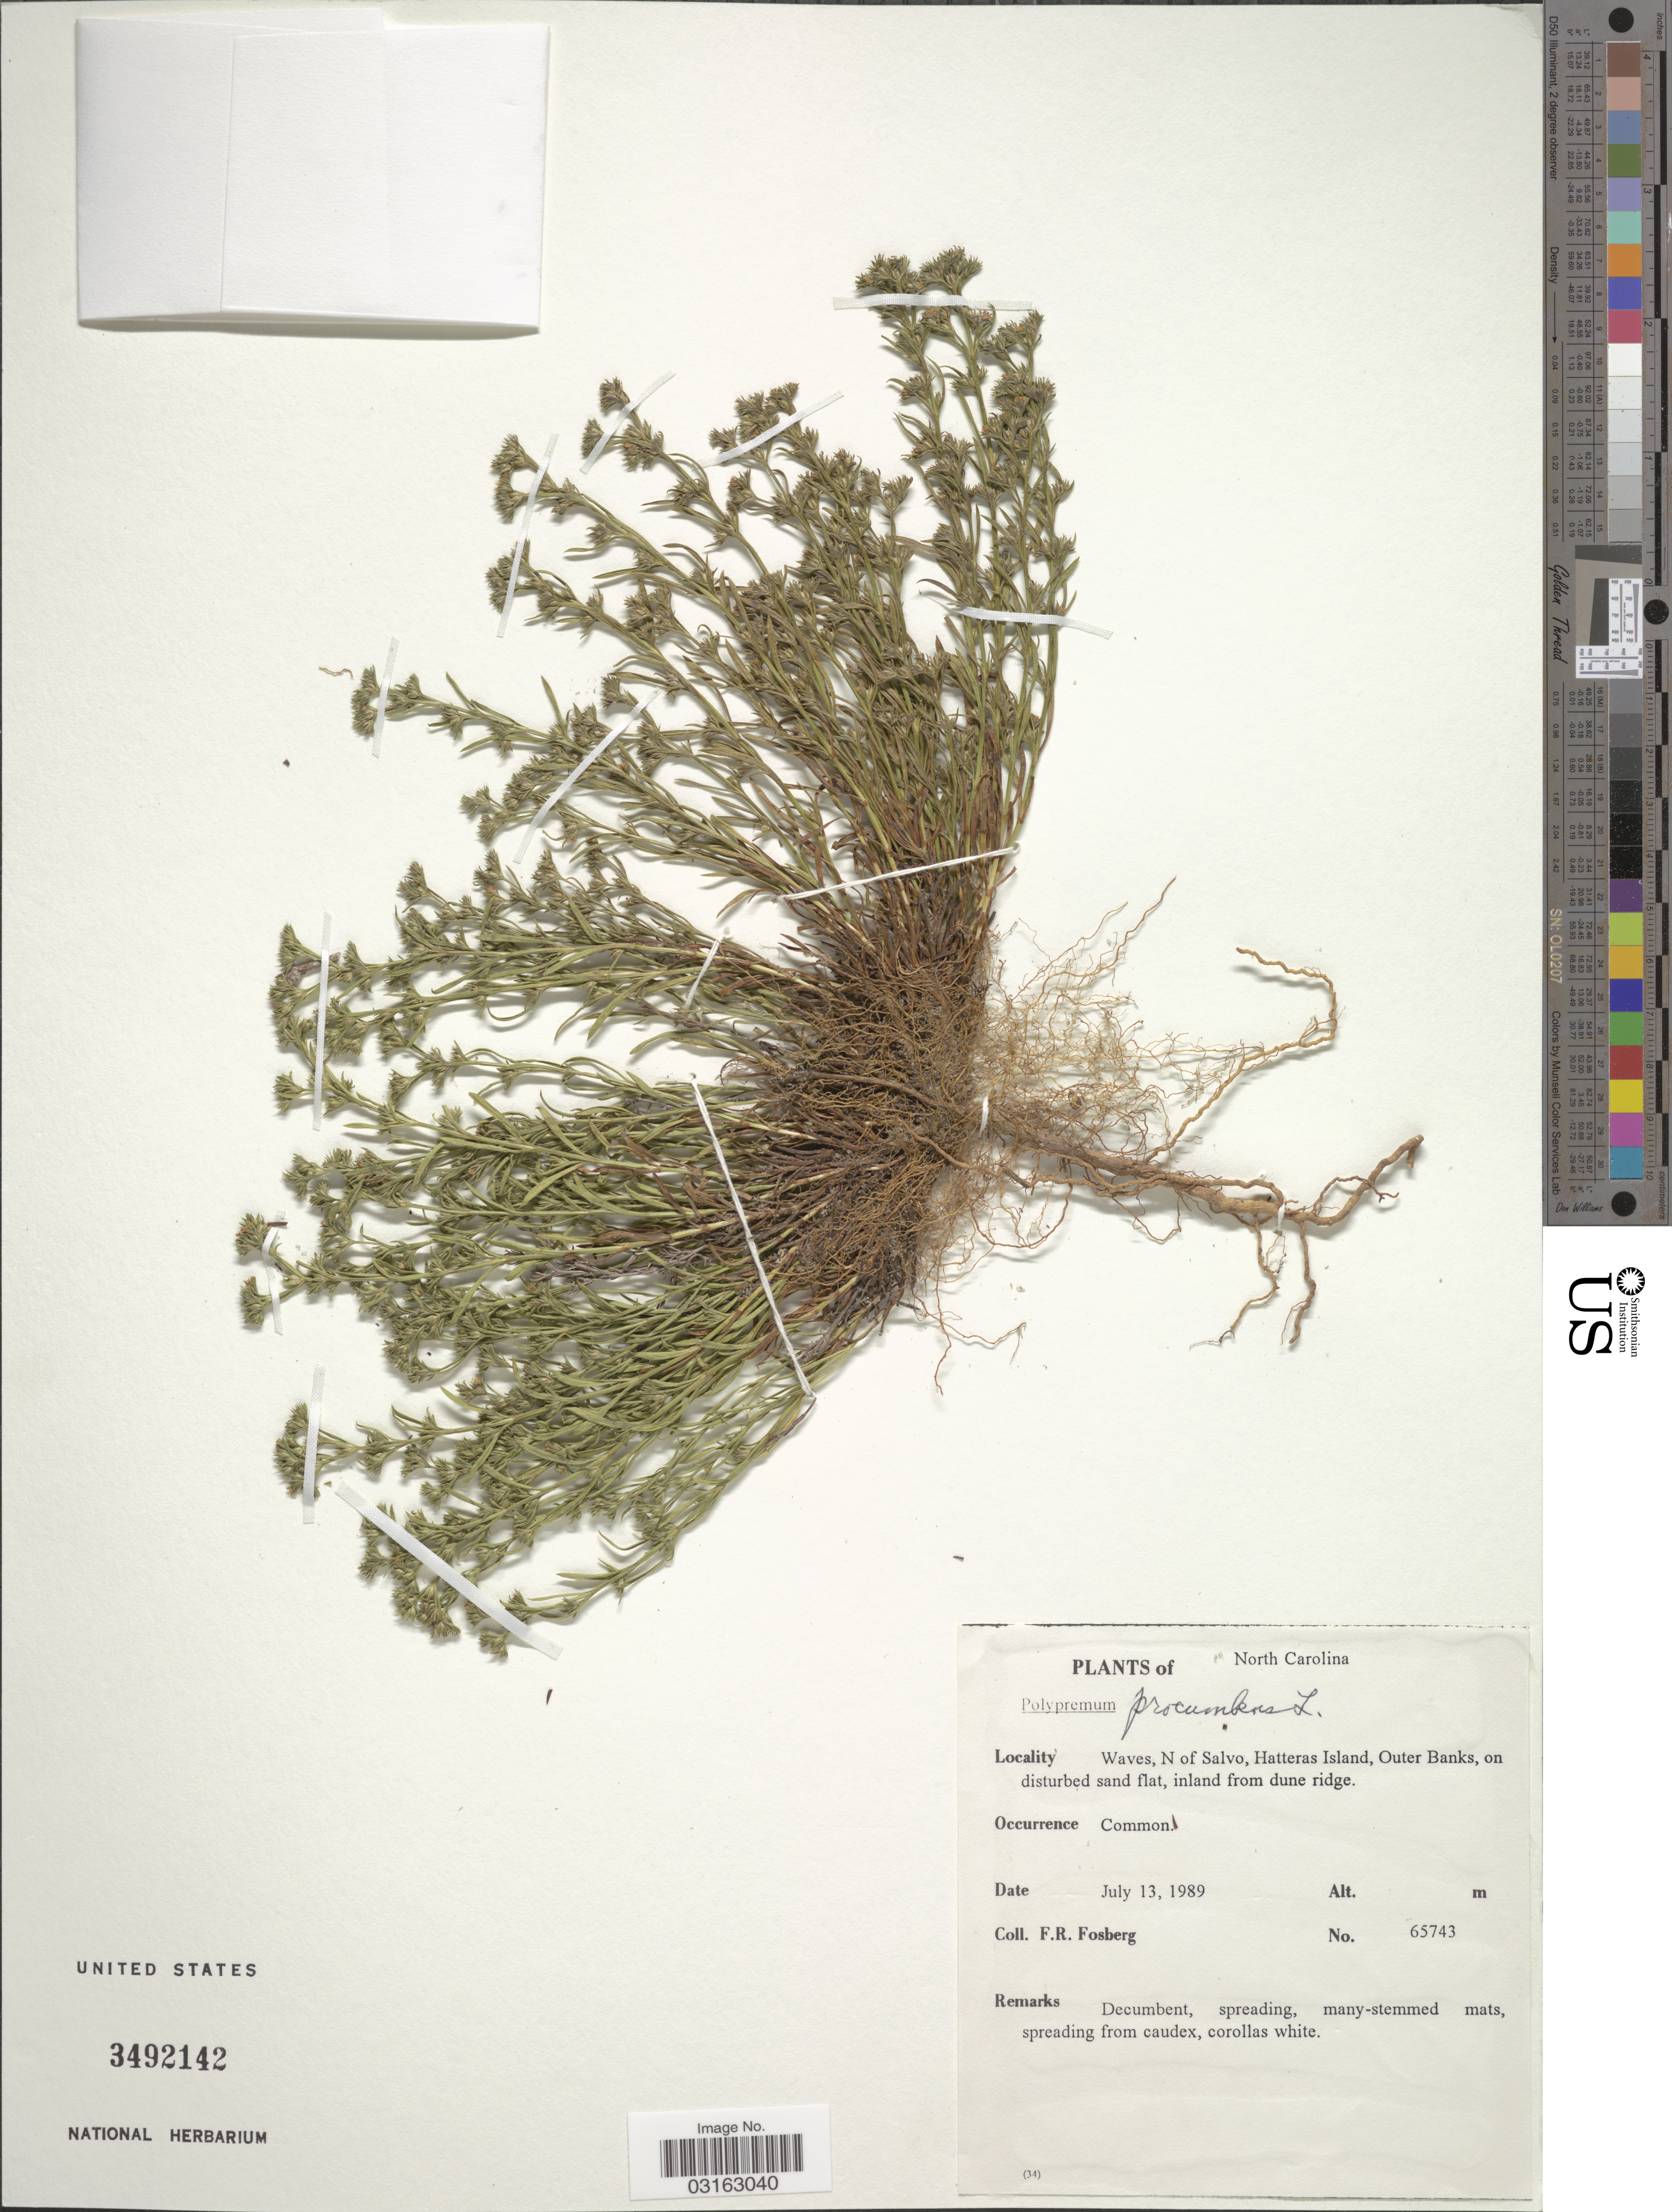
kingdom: Plantae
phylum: Tracheophyta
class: Magnoliopsida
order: Lamiales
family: Tetrachondraceae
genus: Polypremum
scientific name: Polypremum procumbens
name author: L.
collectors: F. R. Fosberg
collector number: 65743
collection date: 1989-07-13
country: United States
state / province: North Carolina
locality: Waves, N of Salvo, Hatteras Island, Outer Banks.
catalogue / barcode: US 3492142